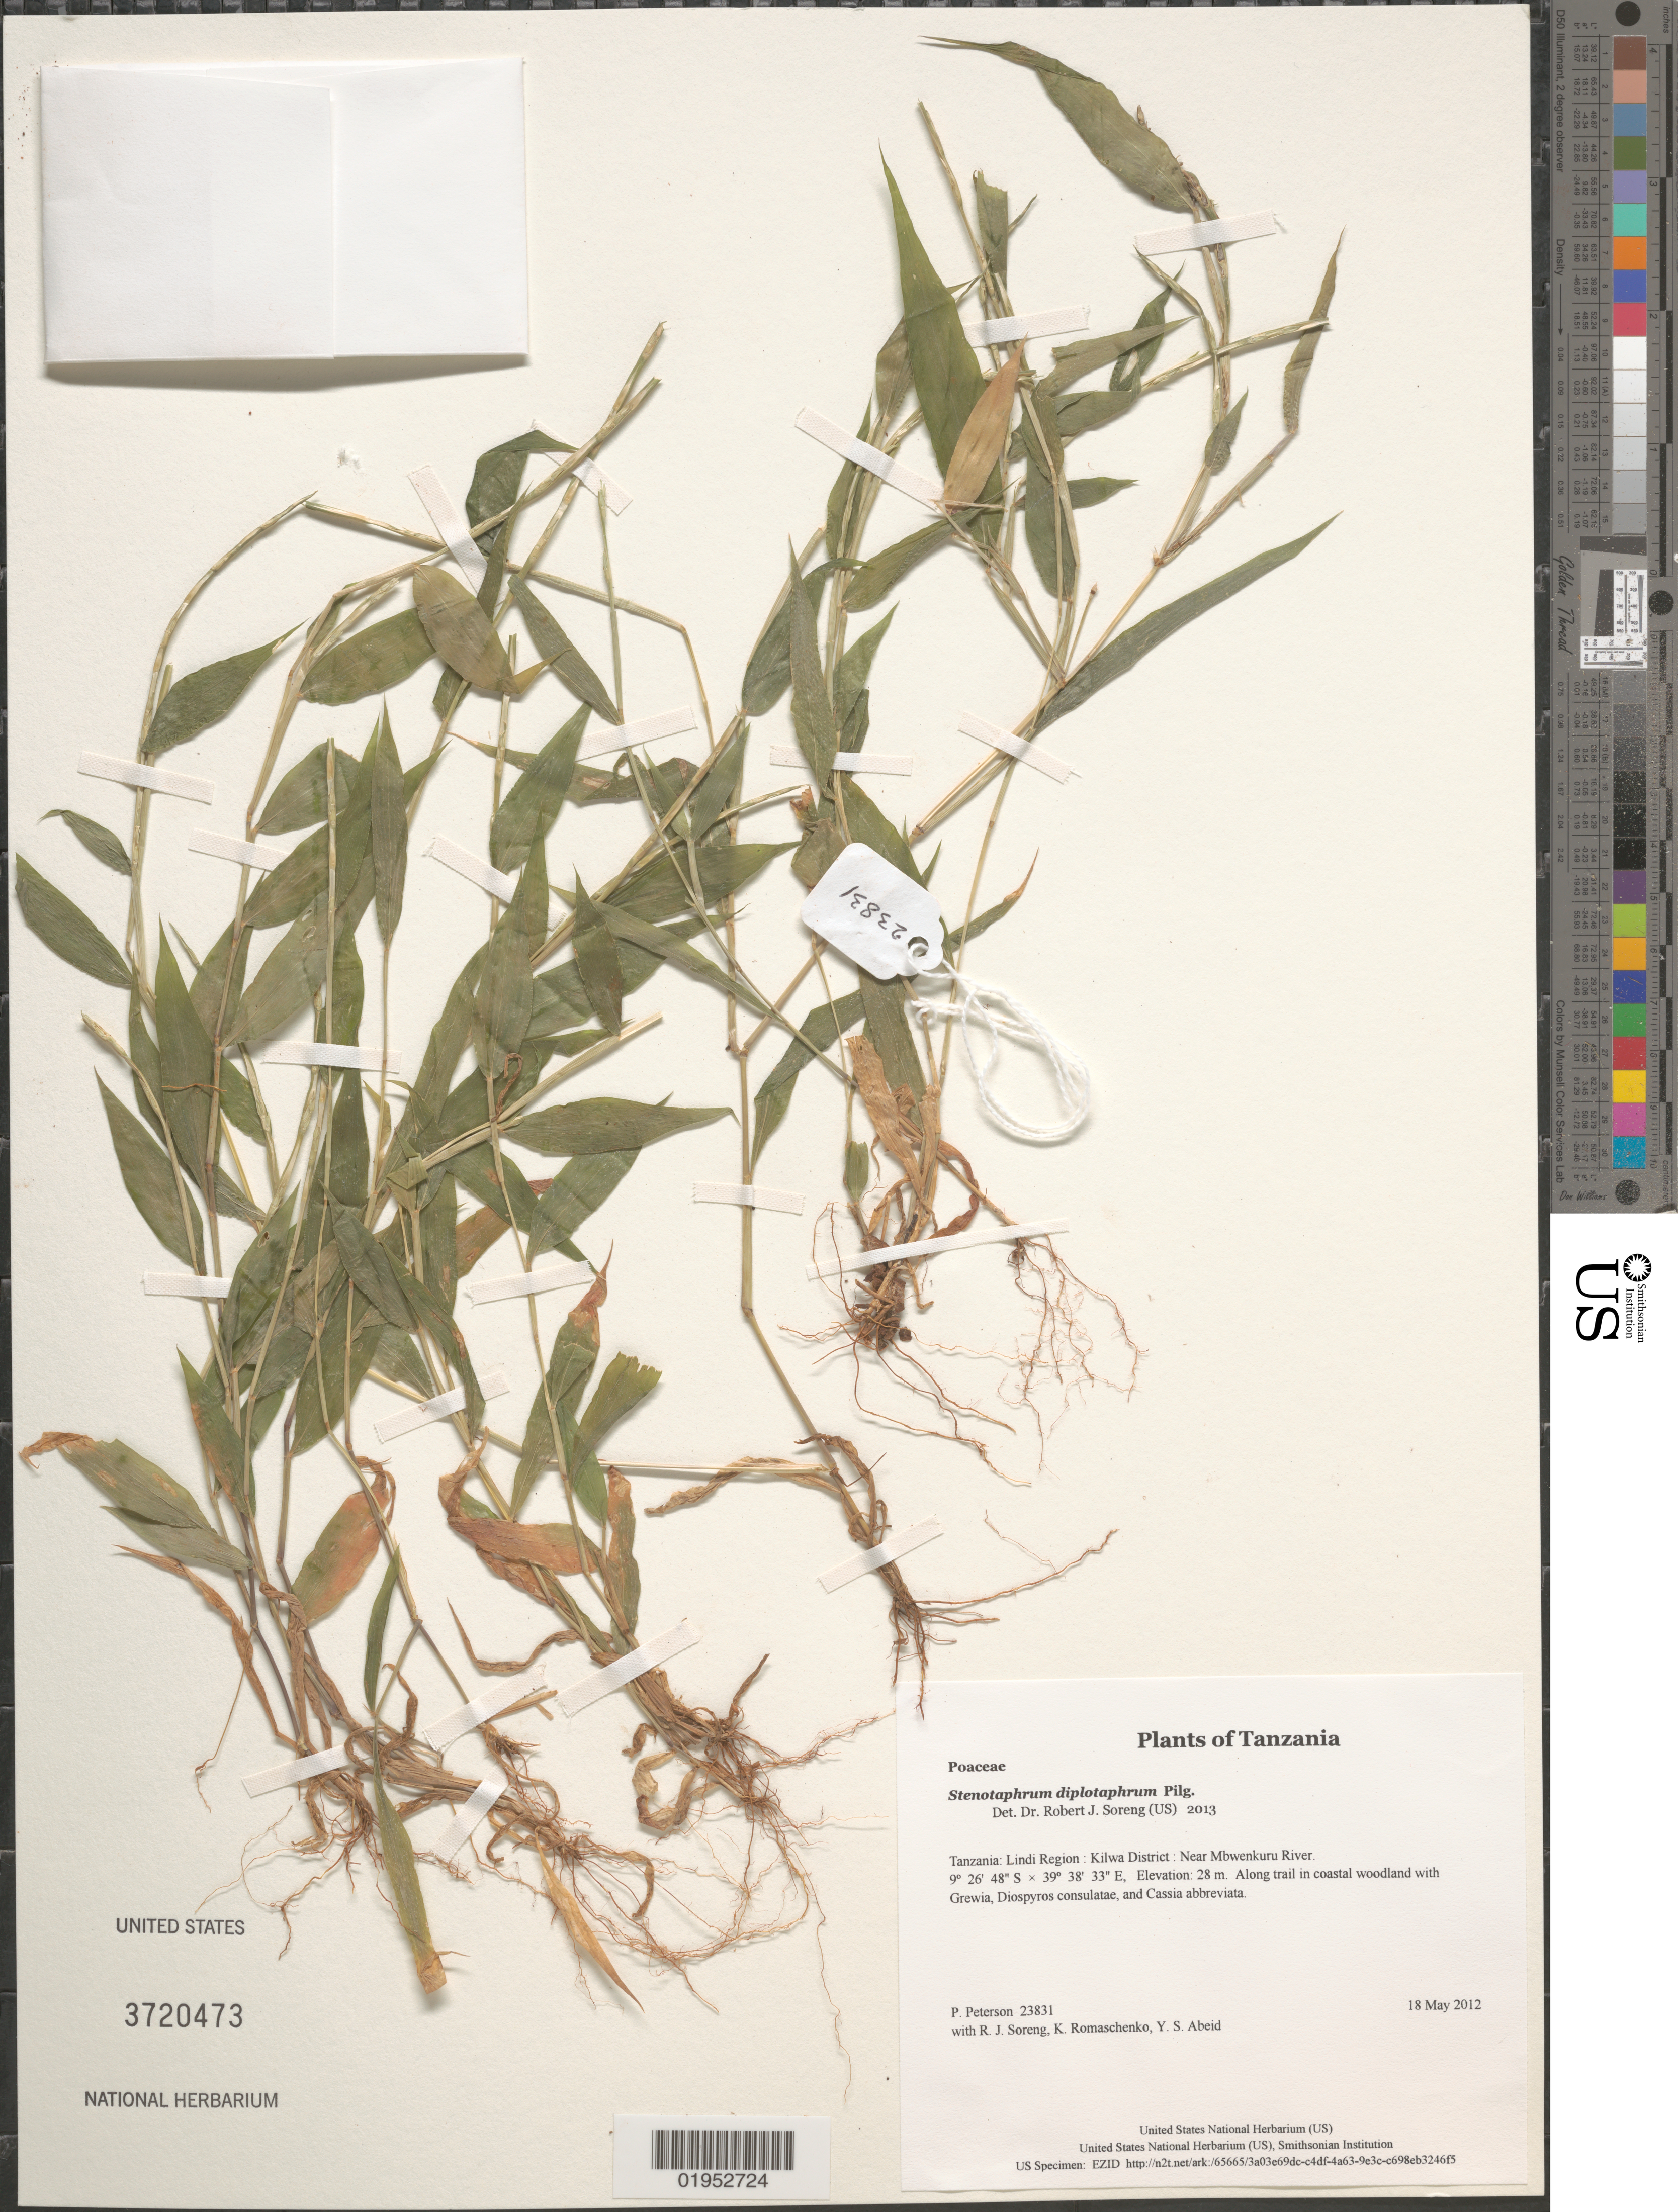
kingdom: Plantae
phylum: Tracheophyta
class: Liliopsida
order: Poales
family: Poaceae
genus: Stenotaphrum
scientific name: Stenotaphrum diplotaphrum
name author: Pilg.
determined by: Soreng, Robert J., Research Associate (BOT), Smithsonian Institution - National Museum of Natural History (UNITED STATES)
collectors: P. M. Peterson, R. J. Soreng, K. Romaschenko & Y. Abeid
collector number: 23831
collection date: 2012-05-18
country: Tanzania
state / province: Lindi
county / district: Kilwa District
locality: Near Mbwenkuru River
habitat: Along trail in coastal woodland with Grewia, Diospyros consulatae, and Cassia abbreviata.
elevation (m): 28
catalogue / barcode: US 3720473